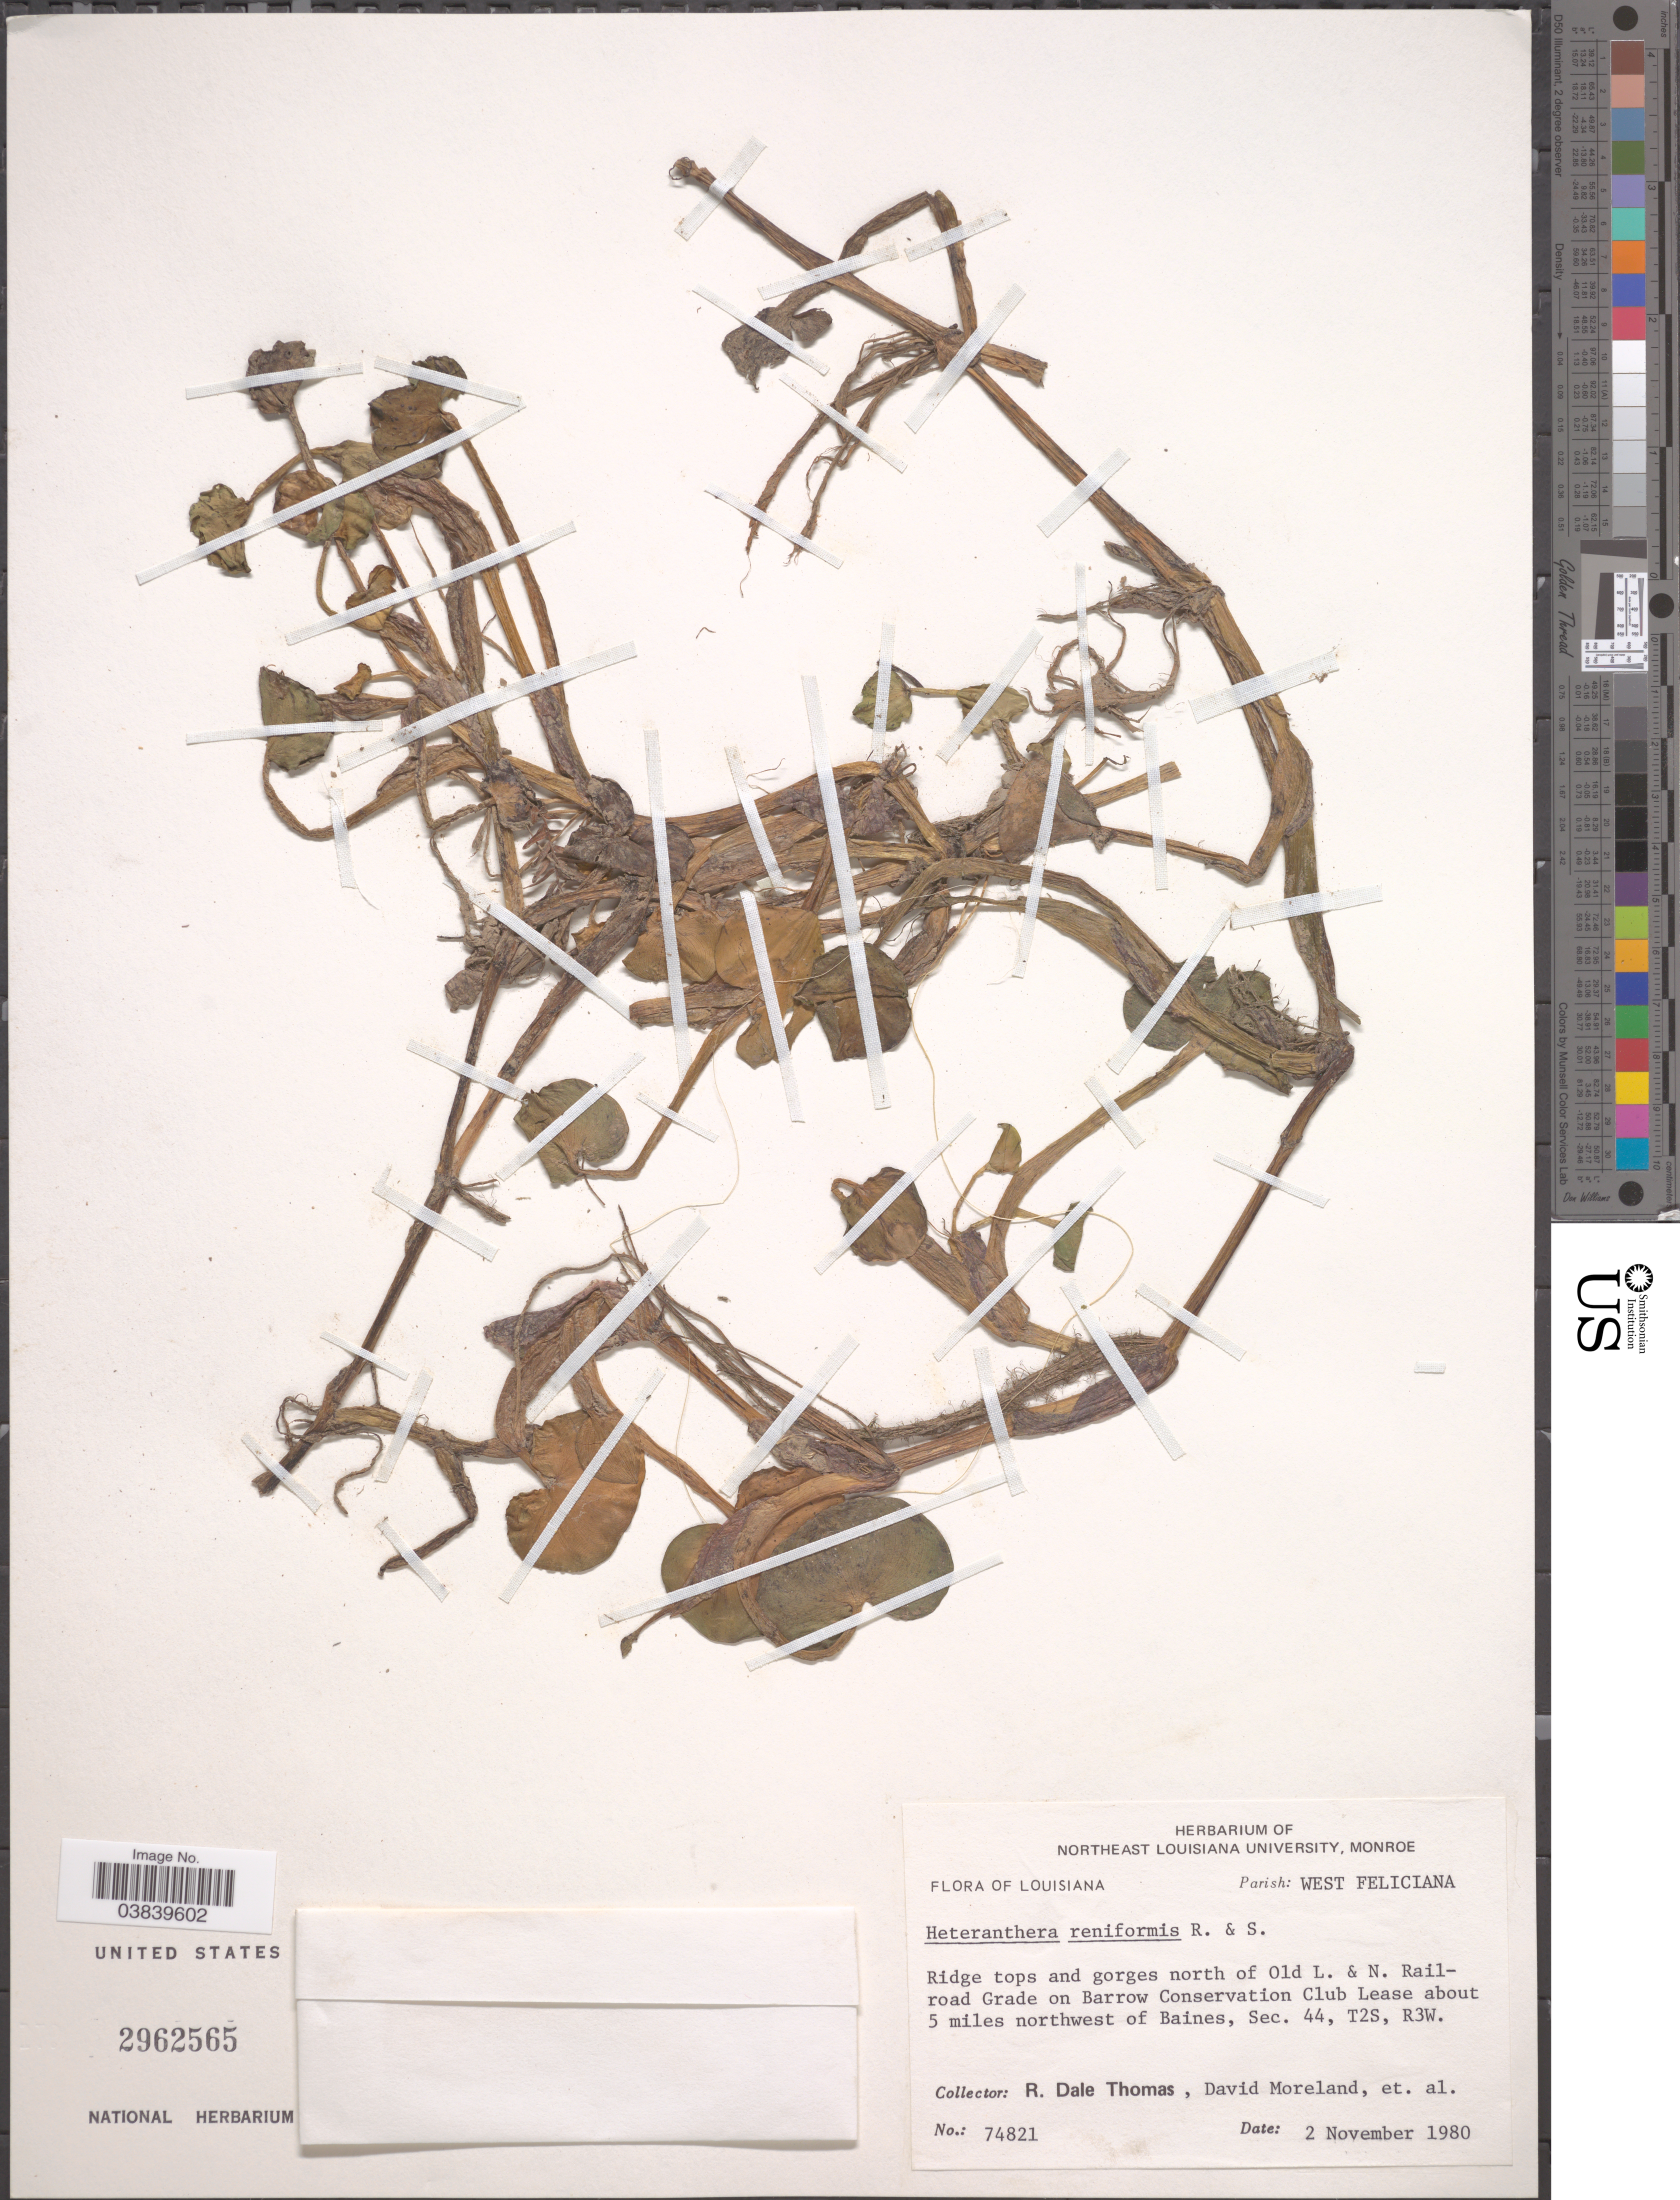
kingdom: Plantae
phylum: Tracheophyta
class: Liliopsida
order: Commelinales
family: Pontederiaceae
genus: Heteranthera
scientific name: Heteranthera reniformis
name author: Ruiz & Pav.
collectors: R. Thomas, D. Moreland & et al.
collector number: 74821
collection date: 1980-11-02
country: United States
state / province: Louisiana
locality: Parish: West Feliciana. North of Old L. & N. Railroad Grade on Barrow Conservation Club Lease about 5 miles northwest of Baines, Sec. 44, T2S, R3W.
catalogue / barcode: US 2962565